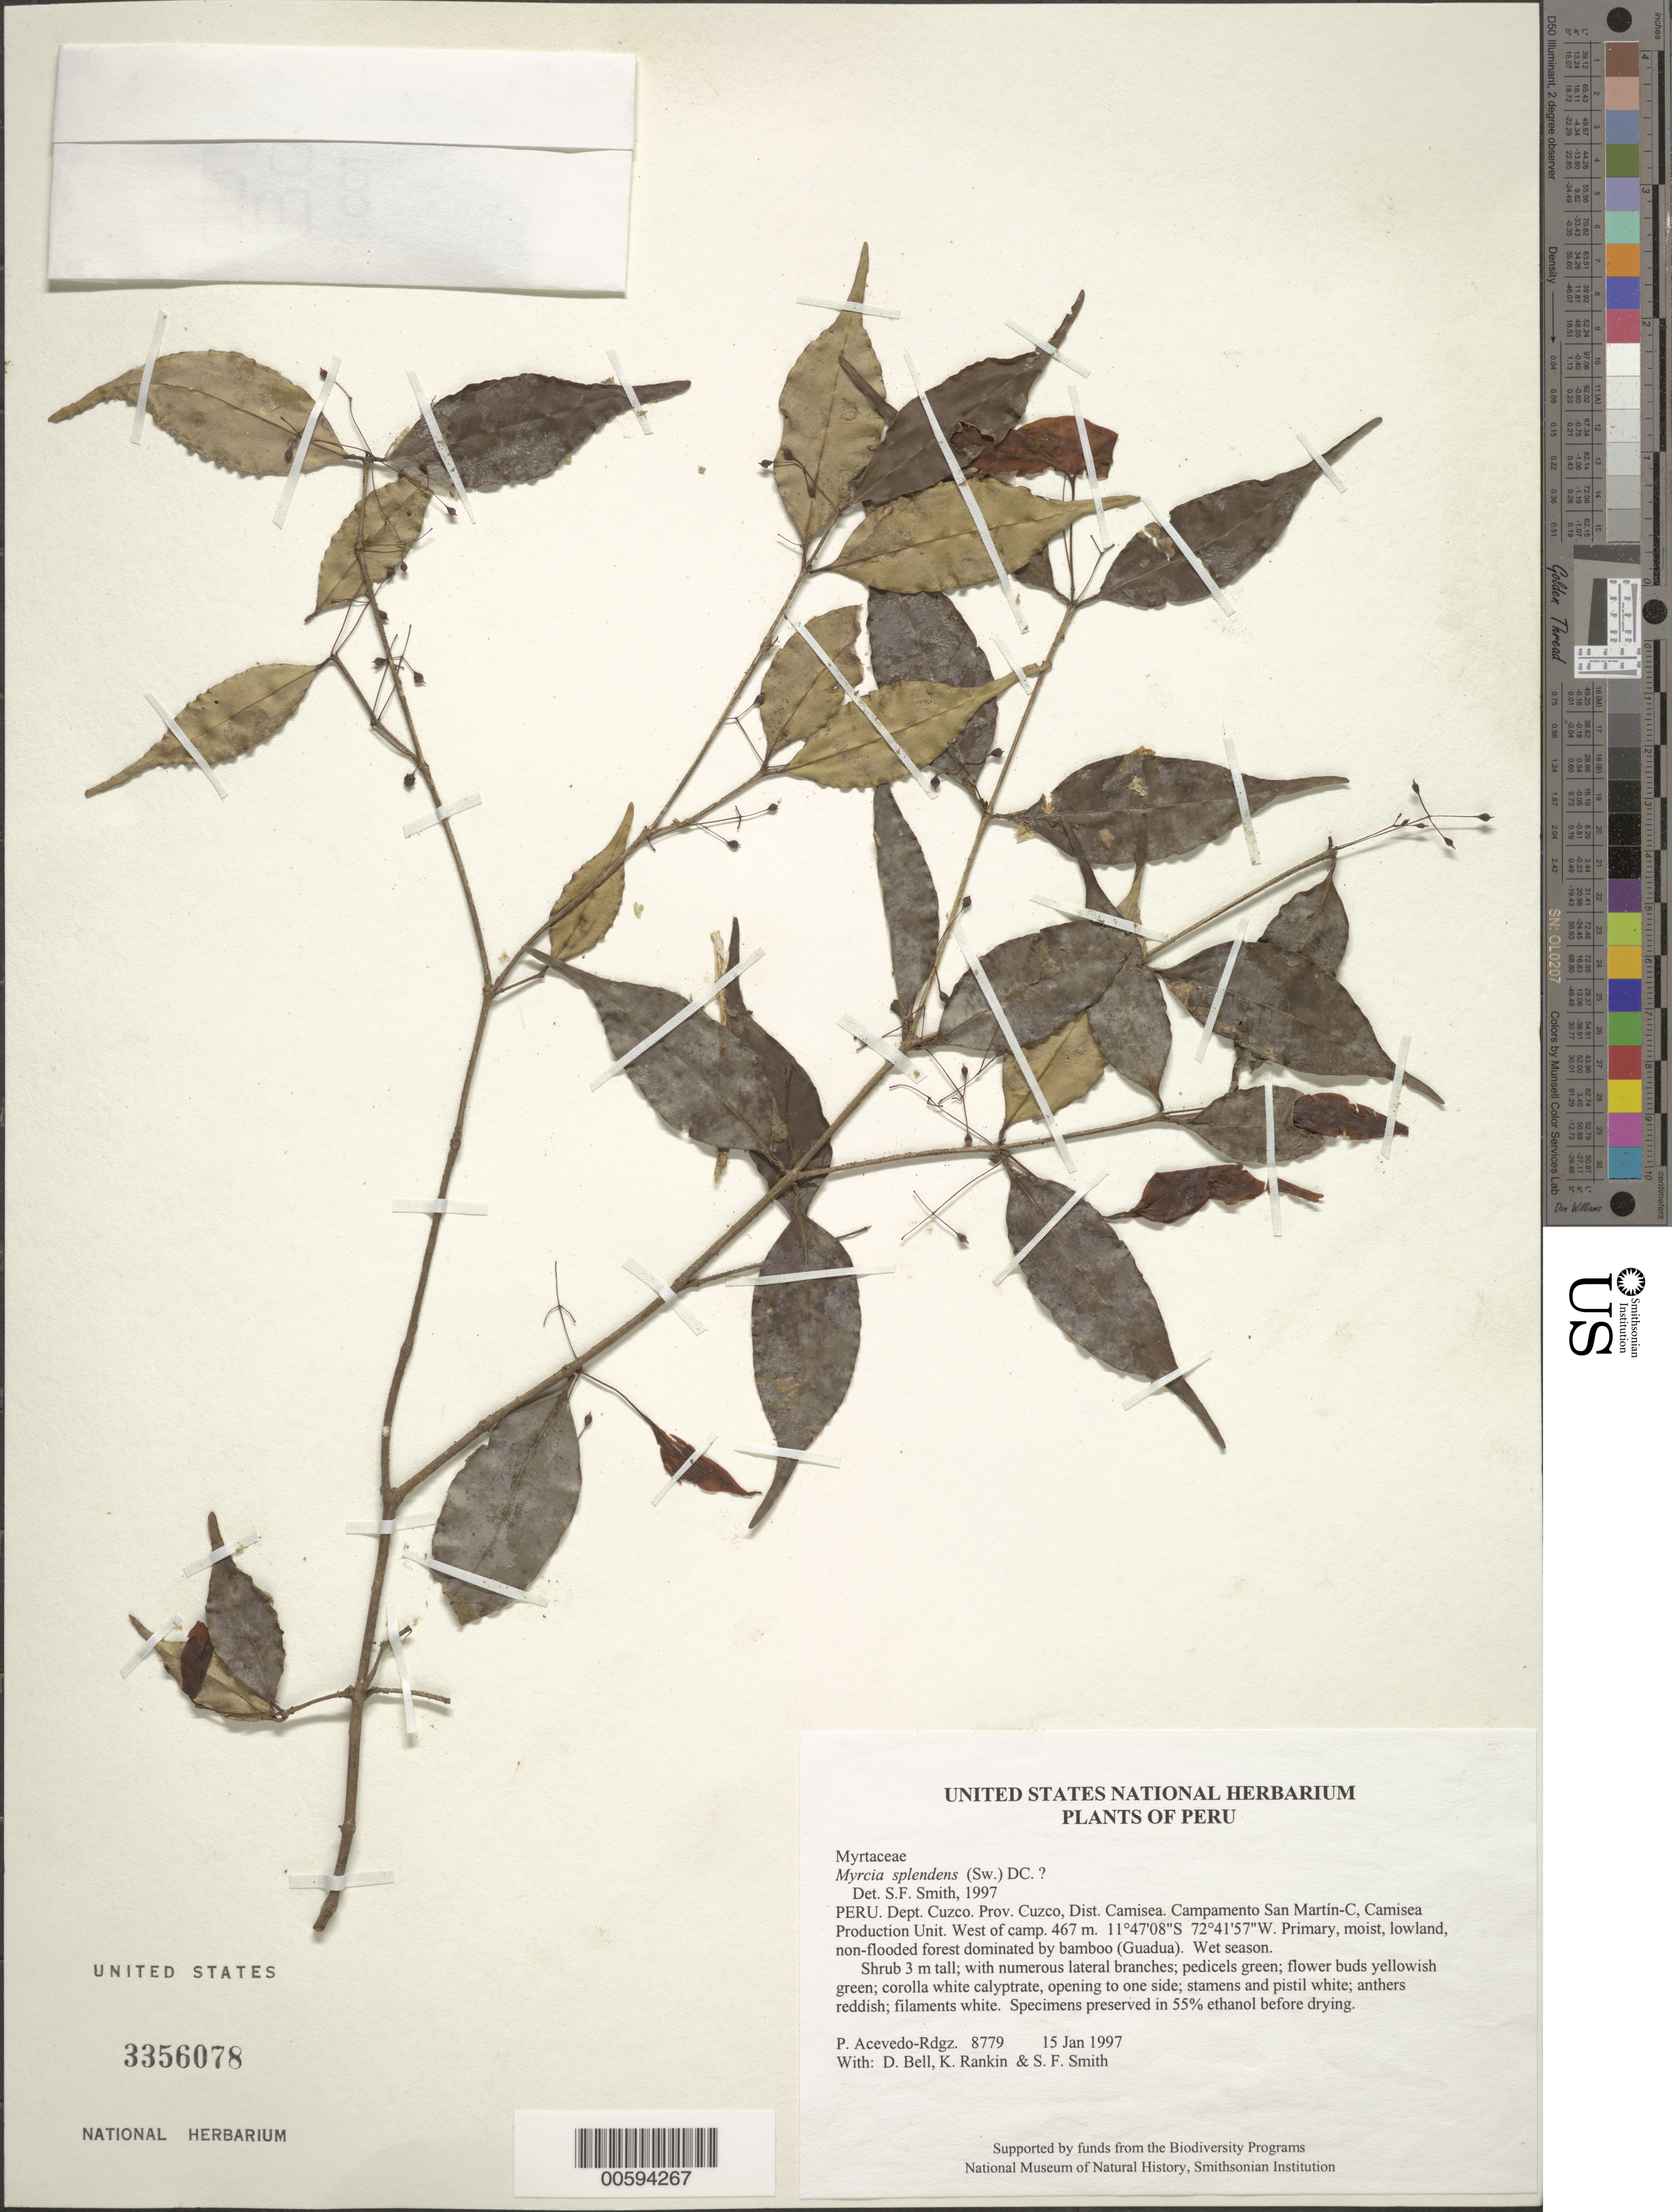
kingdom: Plantae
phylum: Tracheophyta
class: Magnoliopsida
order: Myrtales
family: Myrtaceae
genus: Myrcia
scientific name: Myrcia splendens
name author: (Sw.) DC.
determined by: Smith, Stephen F., (US), NMNH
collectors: P. Acevedo-Rodr., D. A. Bell, K. B. Rankin & S.F. Smith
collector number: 8779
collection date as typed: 15 Jan 1997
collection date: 1997-01-15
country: Peru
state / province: Cusco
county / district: Cusco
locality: Districto Camisea, Campamento San Martín-C, Camisea Production Unit. West of camp.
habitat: Primary, moist, lowland, non-flooded forest dominated by bamboo (Guadua). Wet season.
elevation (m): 467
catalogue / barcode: US 3356078